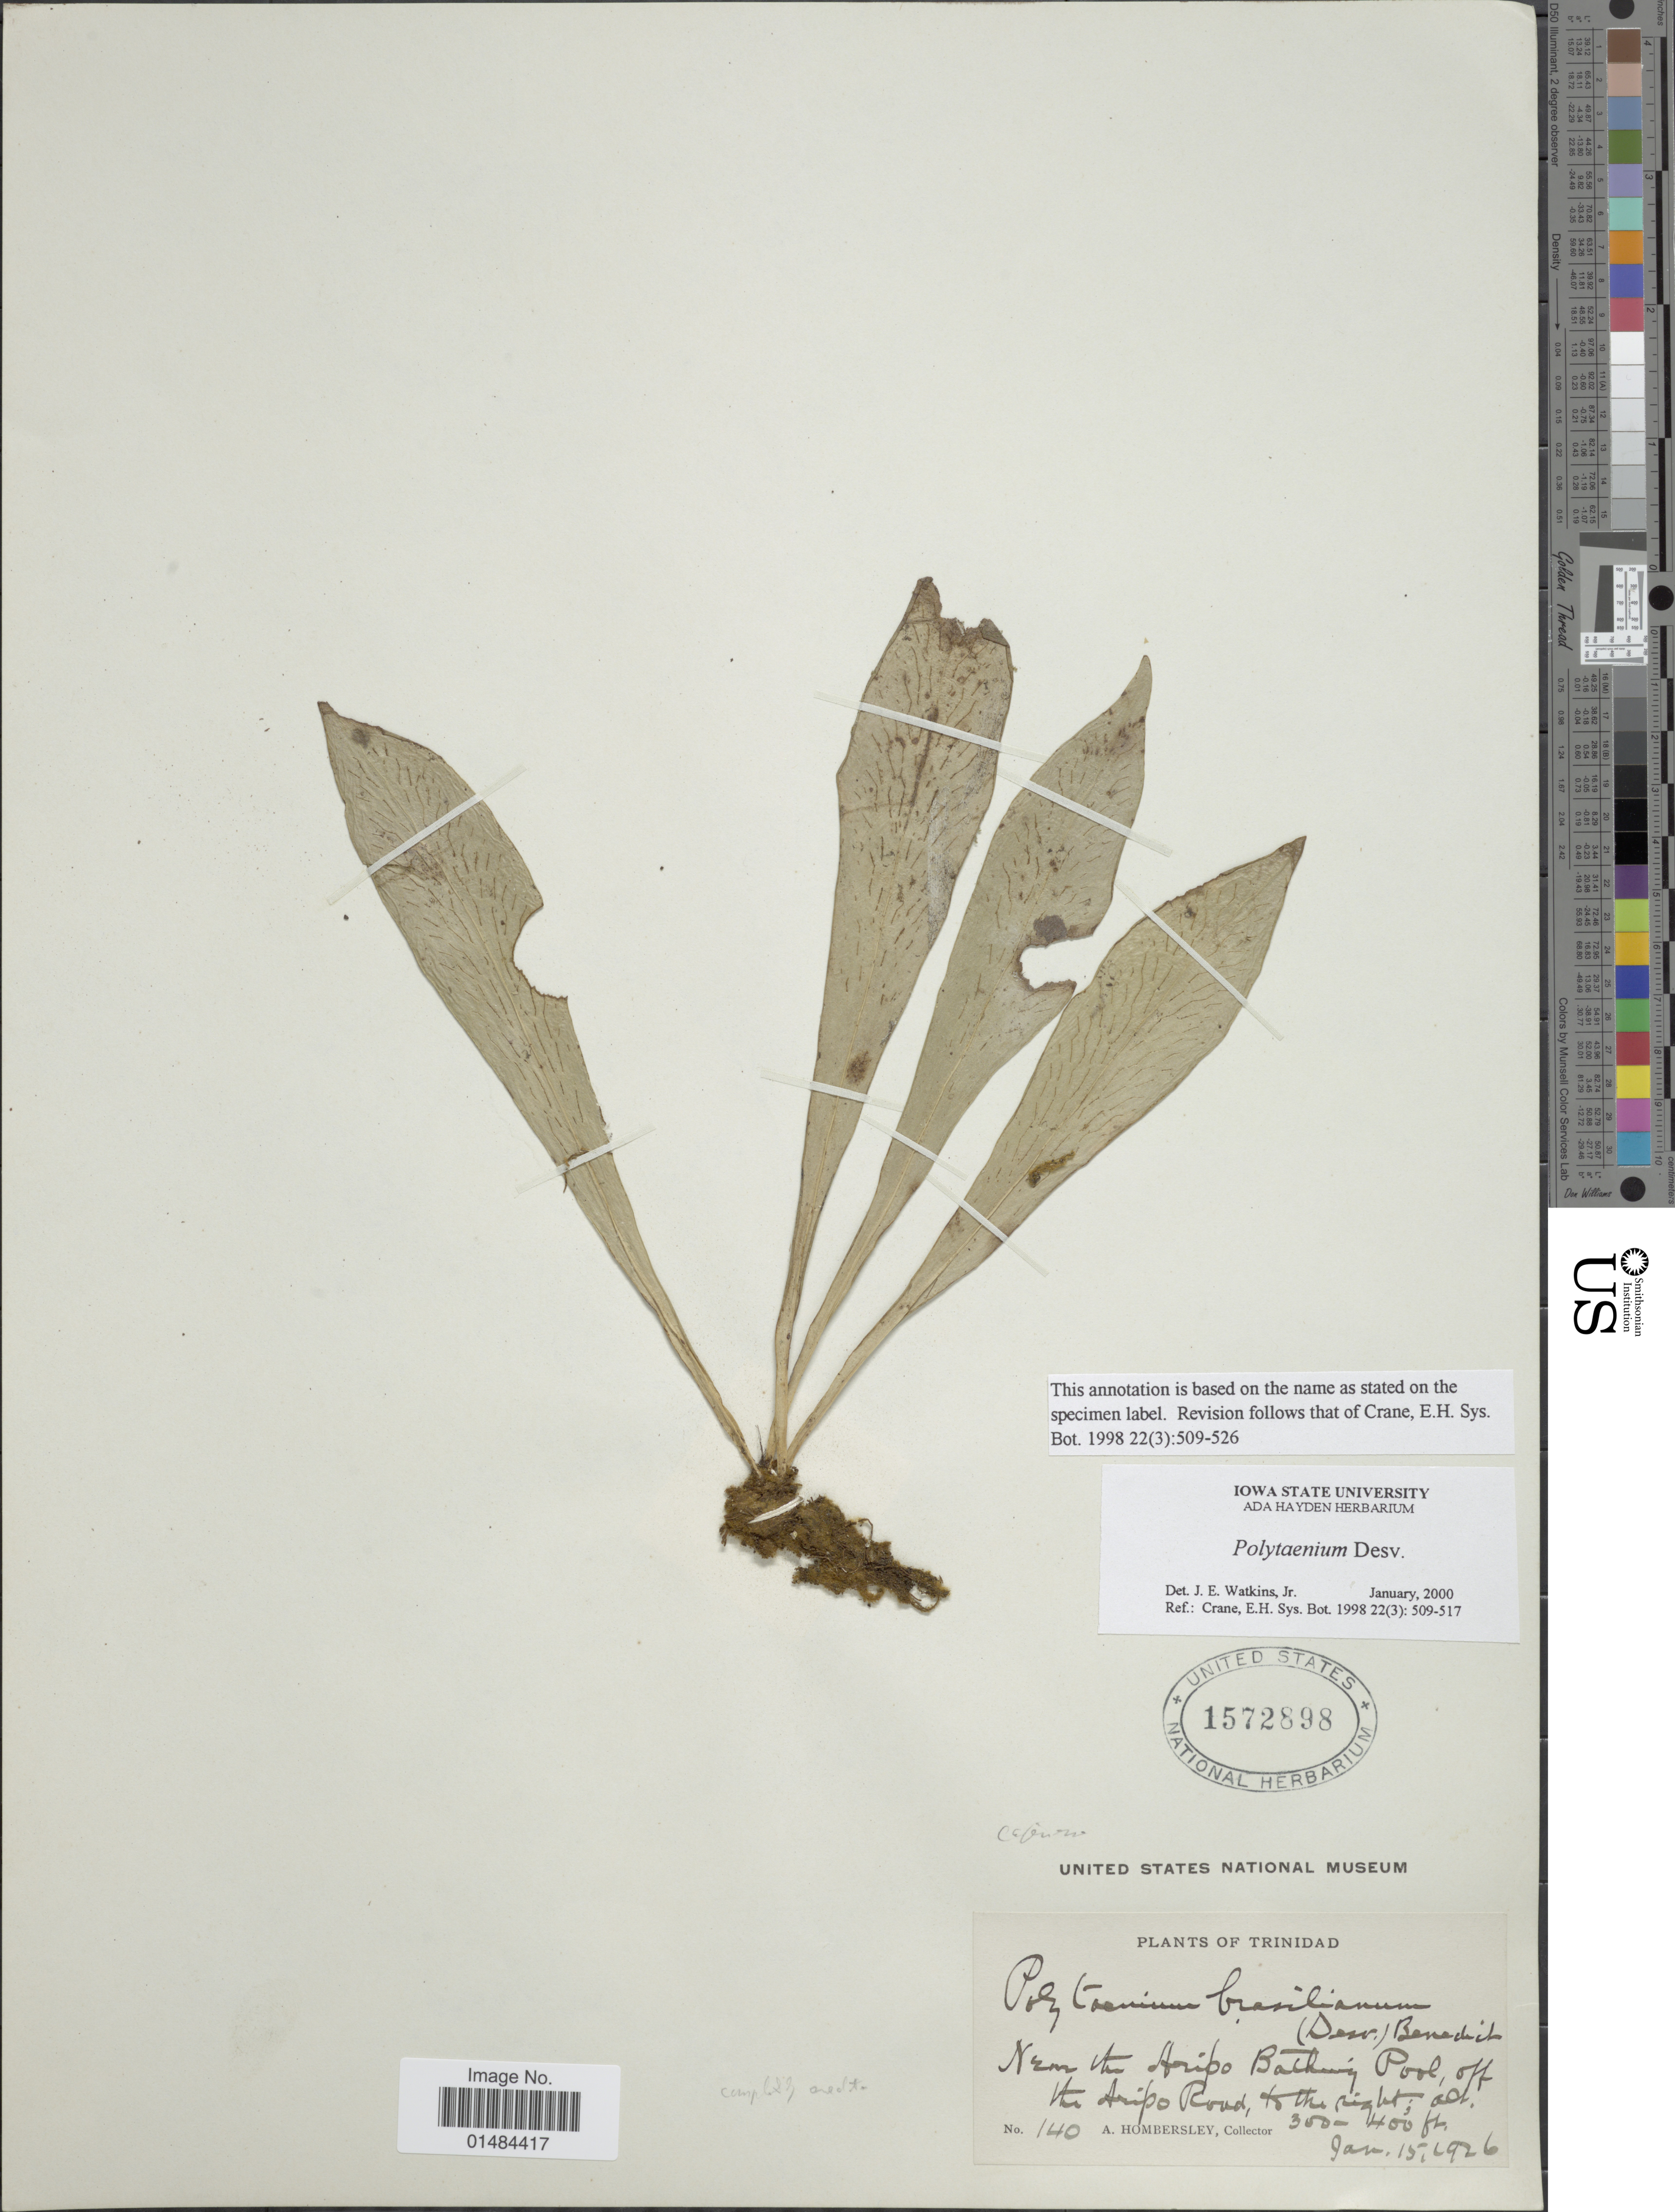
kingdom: Plantae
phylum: Tracheophyta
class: Polypodiopsida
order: Polypodiales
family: Pteridaceae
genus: Polytaenium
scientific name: Polytaenium cajenense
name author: (Desv.) Benedict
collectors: A. Hombersley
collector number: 140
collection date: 1926-01-15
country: Trinidad and Tobago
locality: Trinidad, near the Aripo Bathing Pool, off the Aripo Road.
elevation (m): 91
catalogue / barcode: US 1572898